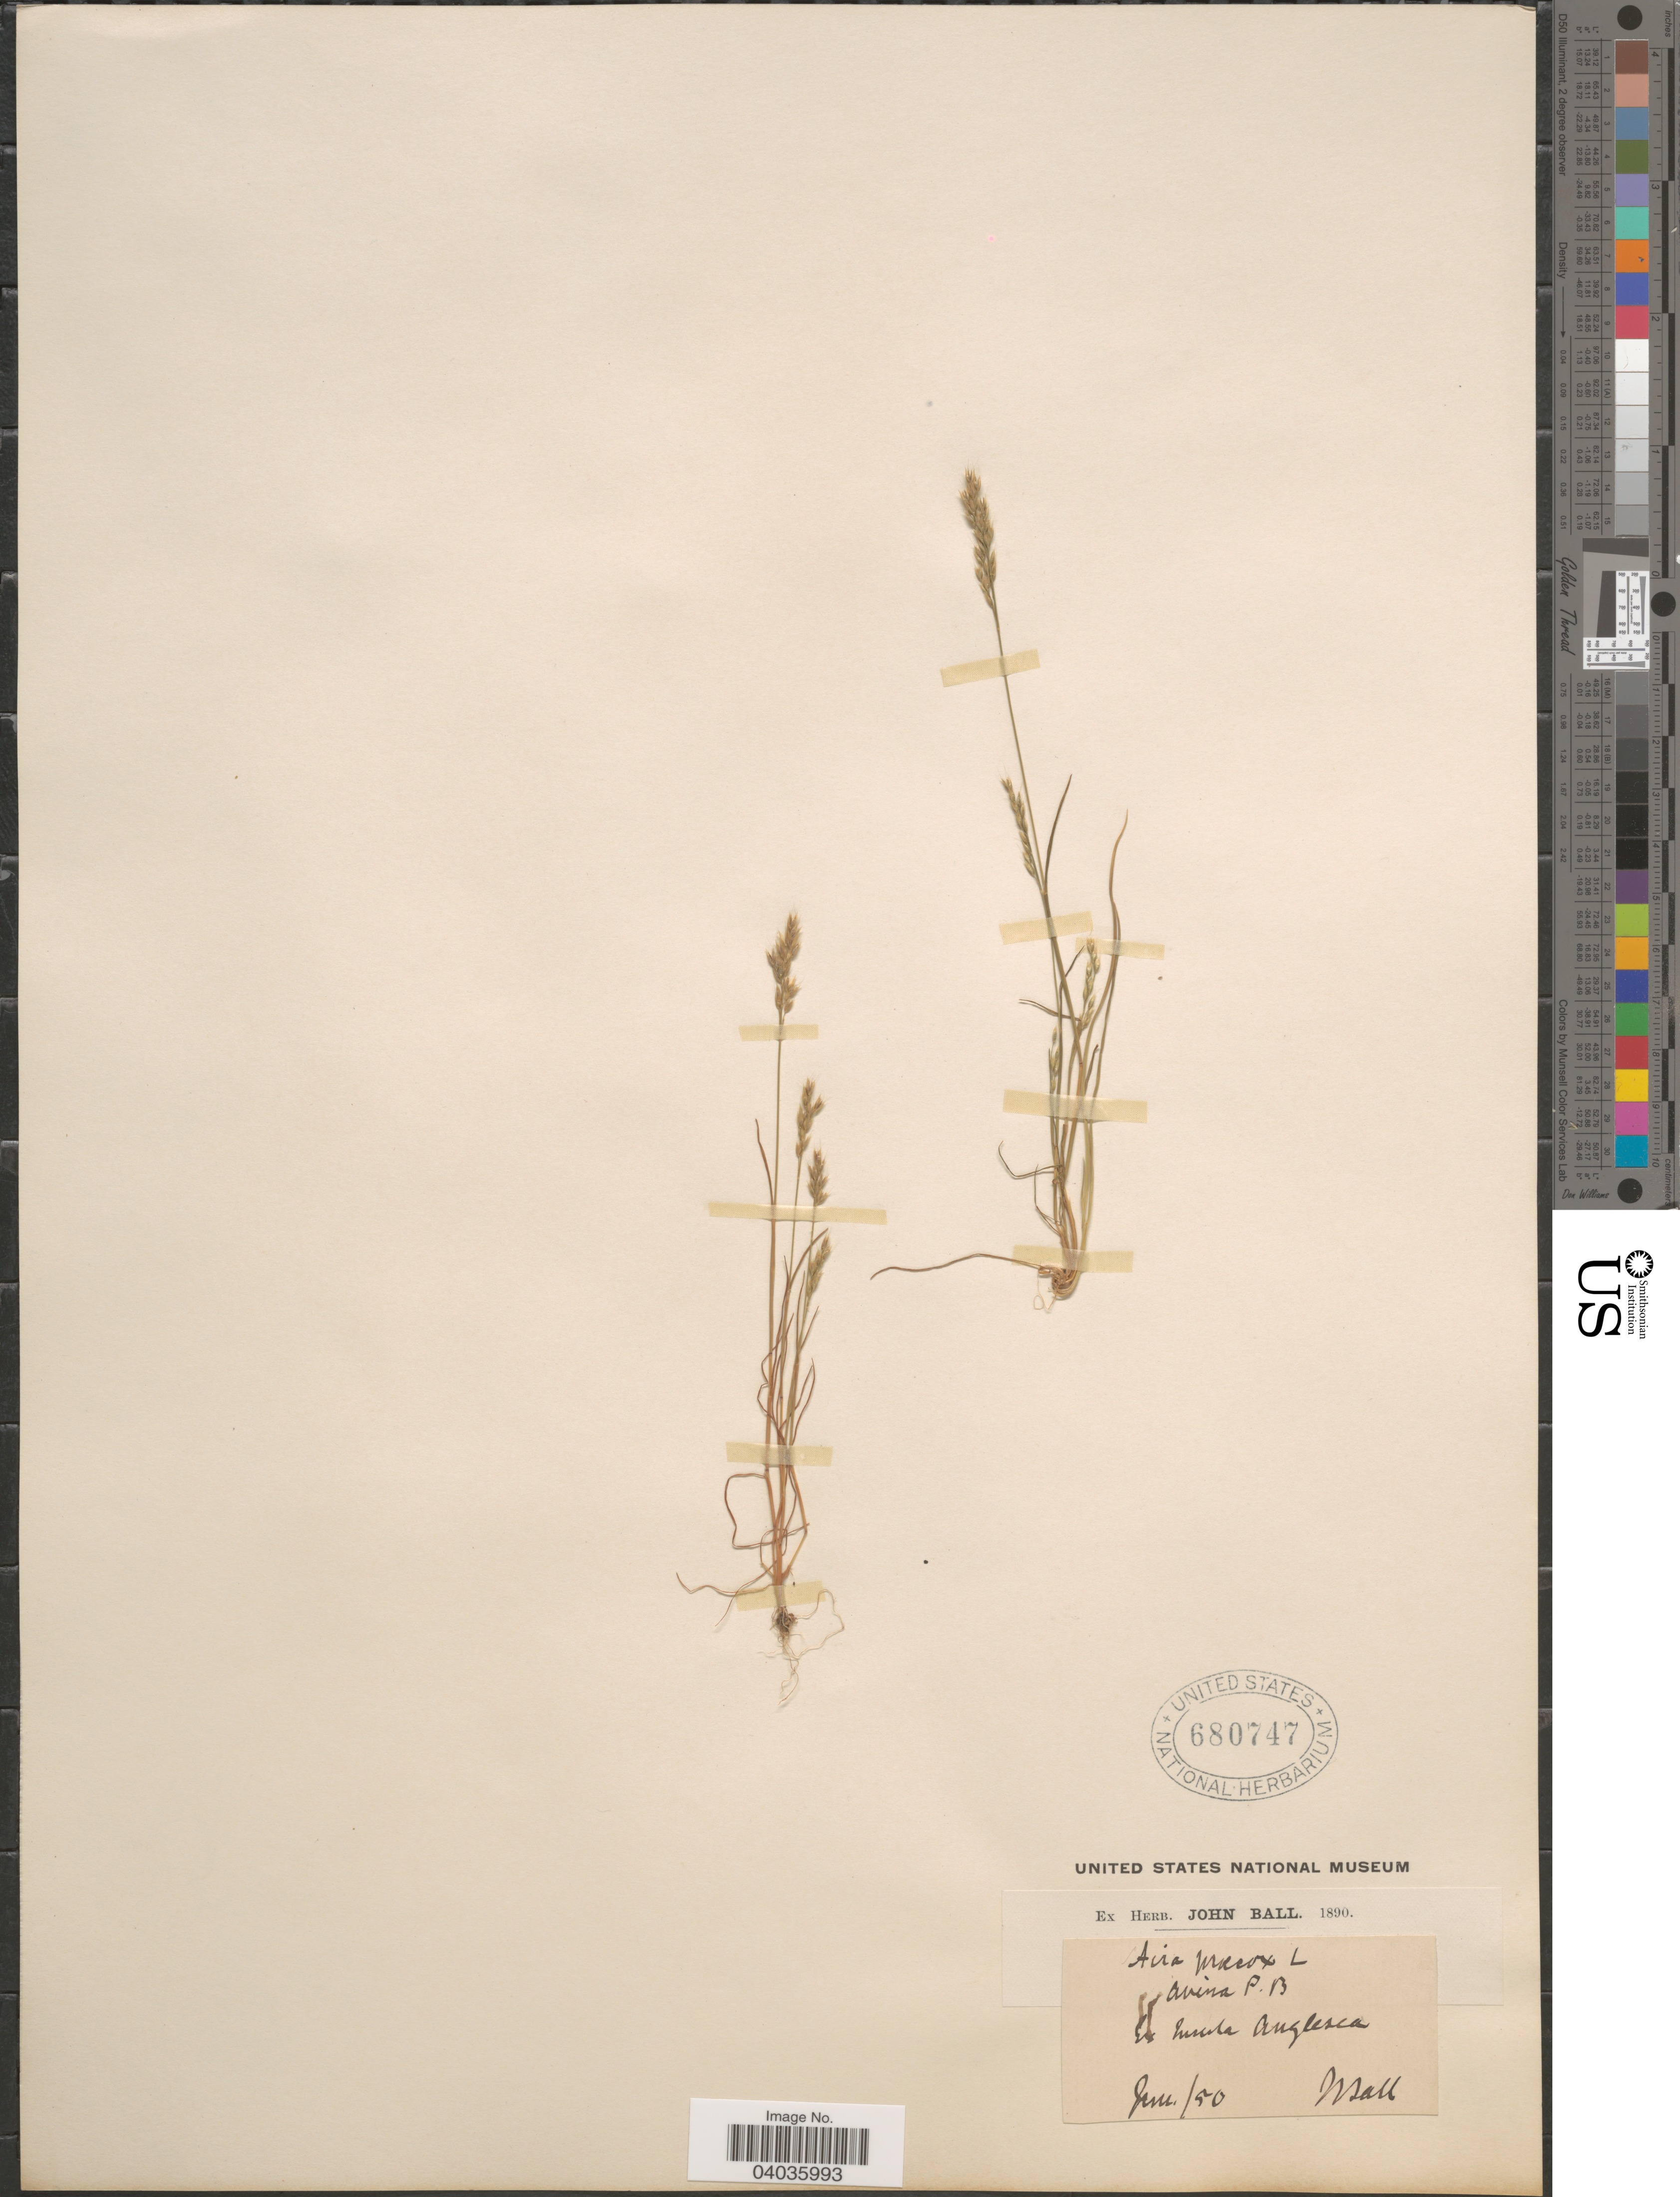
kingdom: Plantae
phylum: Tracheophyta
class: Liliopsida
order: Poales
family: Poaceae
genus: Aira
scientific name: Aira praecox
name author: L.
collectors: J. Ball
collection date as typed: Transcribed d/m/y: /6/50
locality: Ex Muscha [interpreted] Anglesea.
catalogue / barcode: US 680747